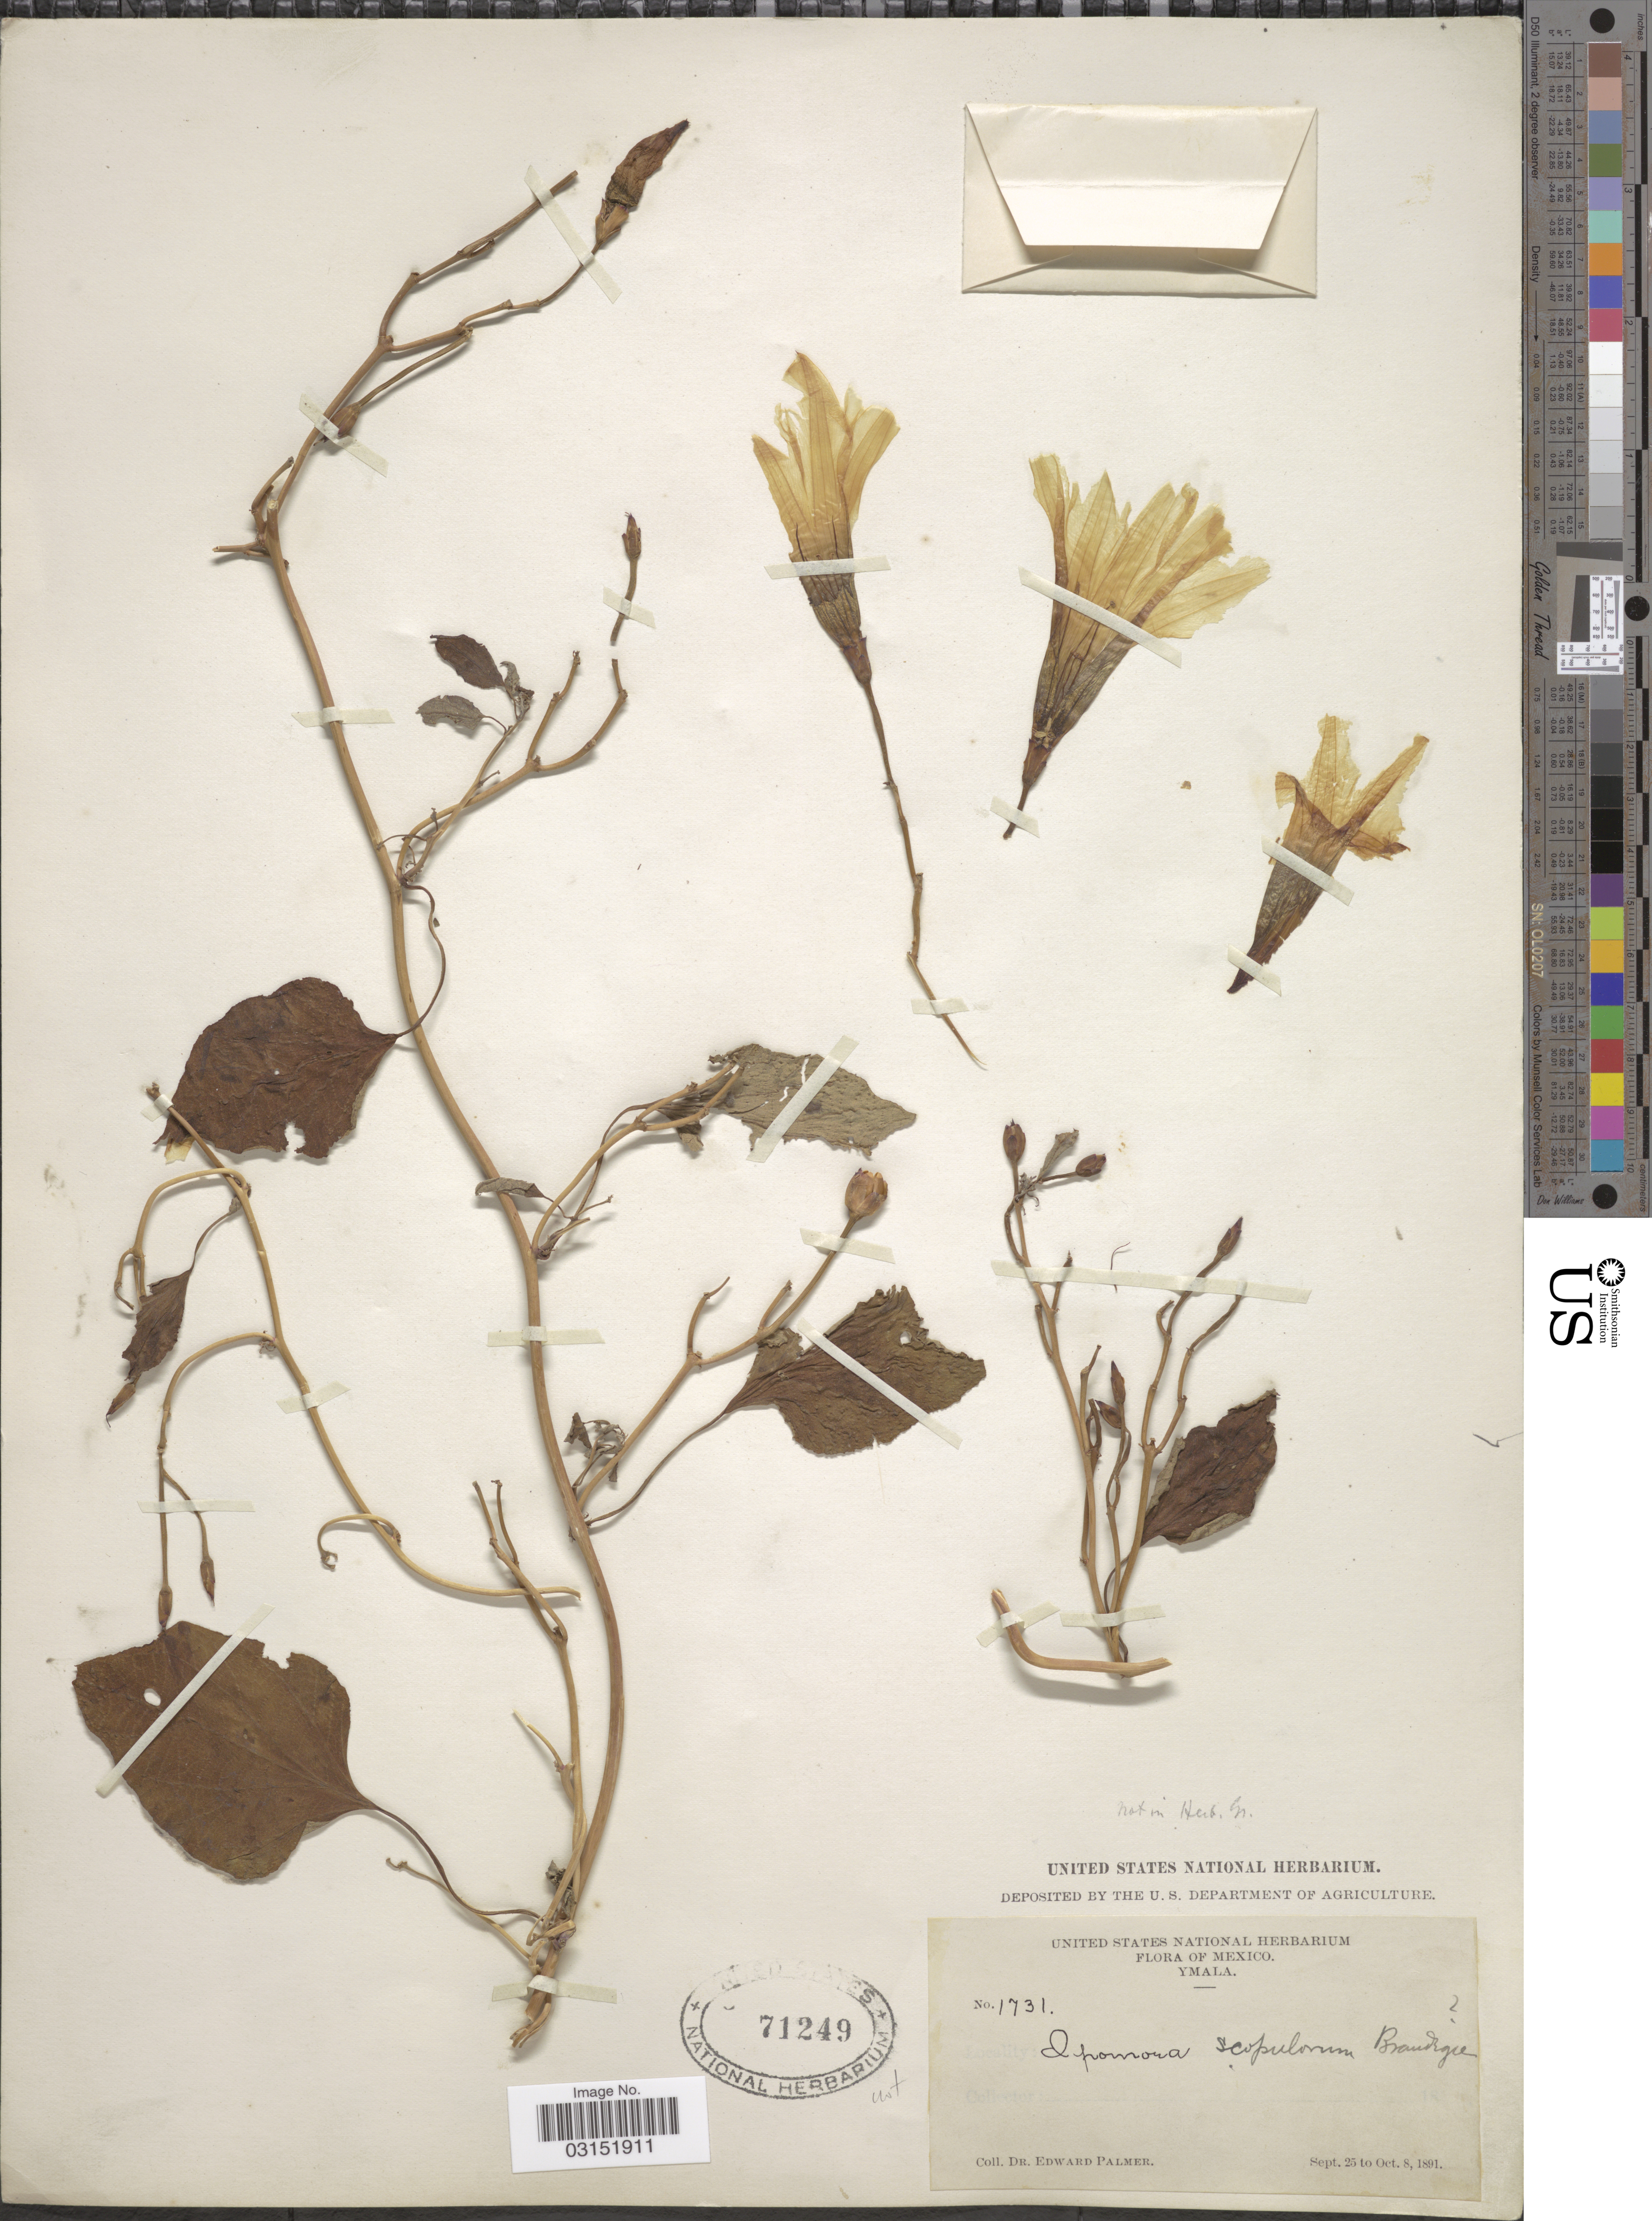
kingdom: Plantae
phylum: Tracheophyta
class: Magnoliopsida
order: Solanales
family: Convolvulaceae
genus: Ipomoea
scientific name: Ipomoea sp.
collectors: E. Palmer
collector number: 1731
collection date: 1891-09-25/1891-10-08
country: Mexico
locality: Ymala.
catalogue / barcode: US 71249